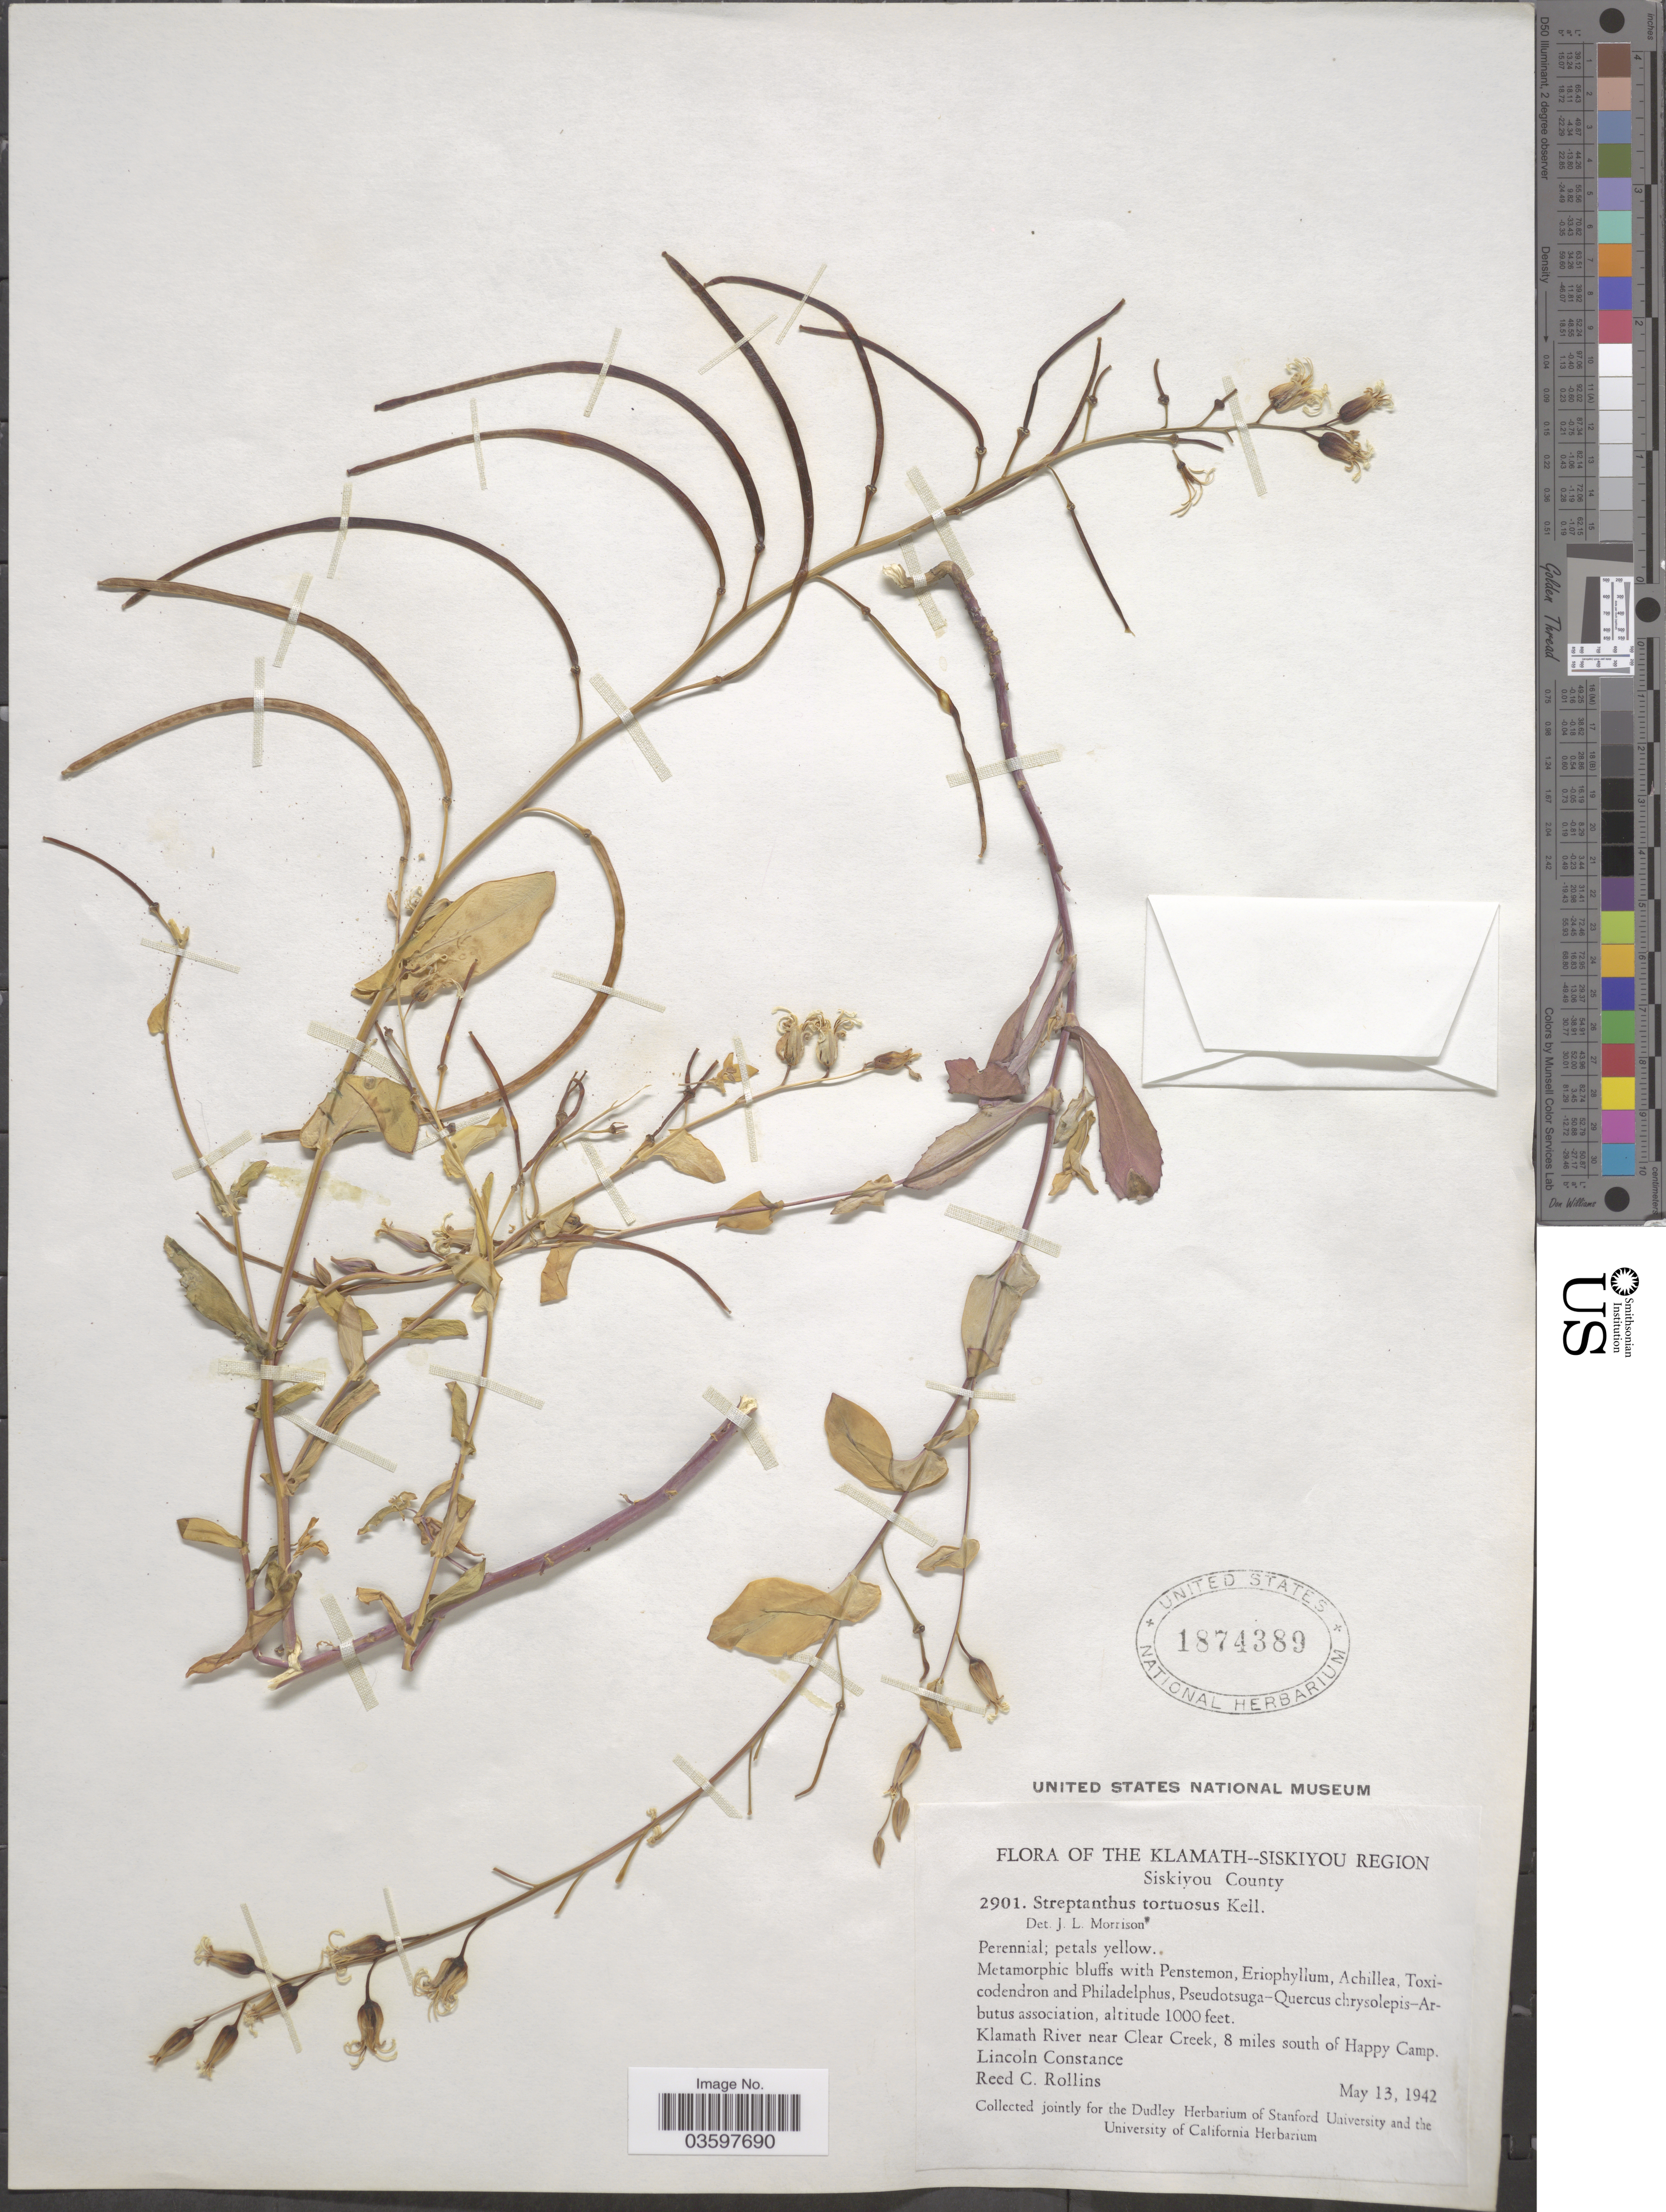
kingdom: Plantae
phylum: Tracheophyta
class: Magnoliopsida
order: Brassicales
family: Brassicaceae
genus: Streptanthus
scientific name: Streptanthus tortuosus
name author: Kellogg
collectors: L. Constance & R. C. Rollins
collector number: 2901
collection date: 1942-05-13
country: United States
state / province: California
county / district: Siskiyou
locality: The Klamath-Siskiyou Region. Siskiyou County. Klamath River near Clear Creek, 8 miles south of Happy Camp.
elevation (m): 305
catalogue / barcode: US 1874389